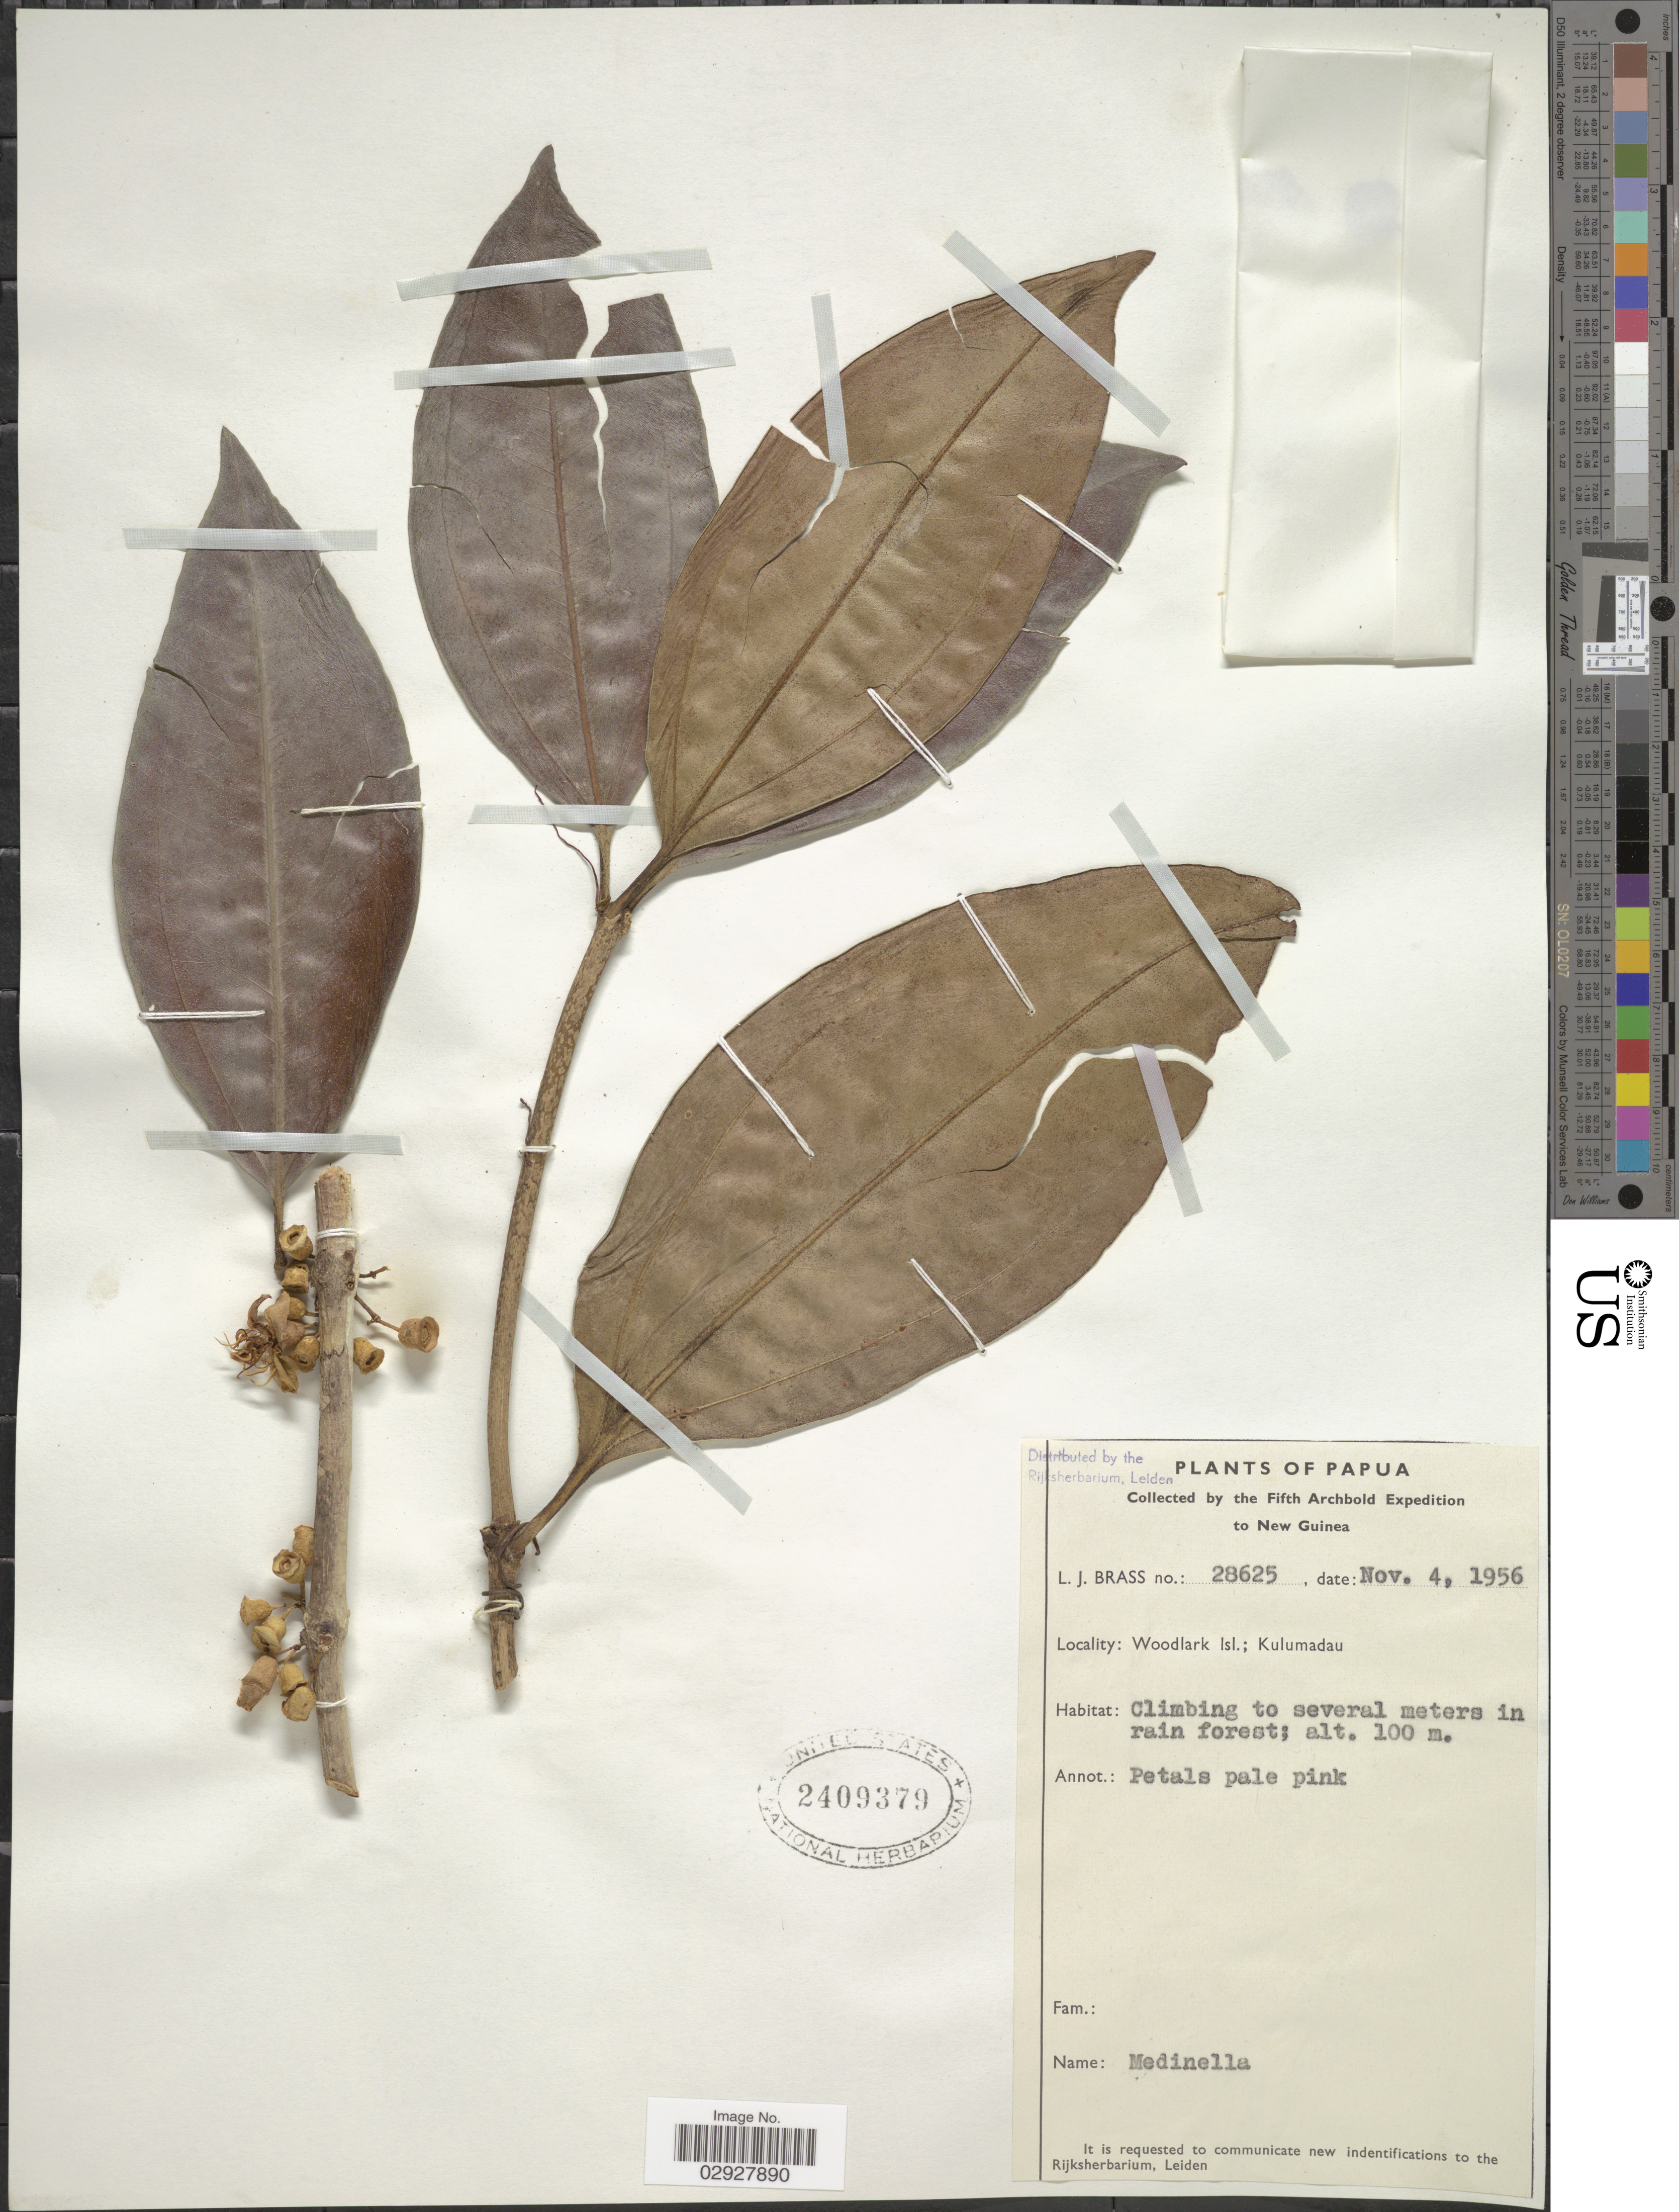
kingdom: Plantae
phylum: Tracheophyta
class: Magnoliopsida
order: Myrtales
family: Melastomataceae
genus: Medinilla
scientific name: Medinilla sp.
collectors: L. J. Brass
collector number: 28625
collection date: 1956-11-04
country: Papua New Guinea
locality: Papua, New Guinea, Woodlark Isl.; Kulumadau.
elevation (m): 100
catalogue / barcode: US 2409379